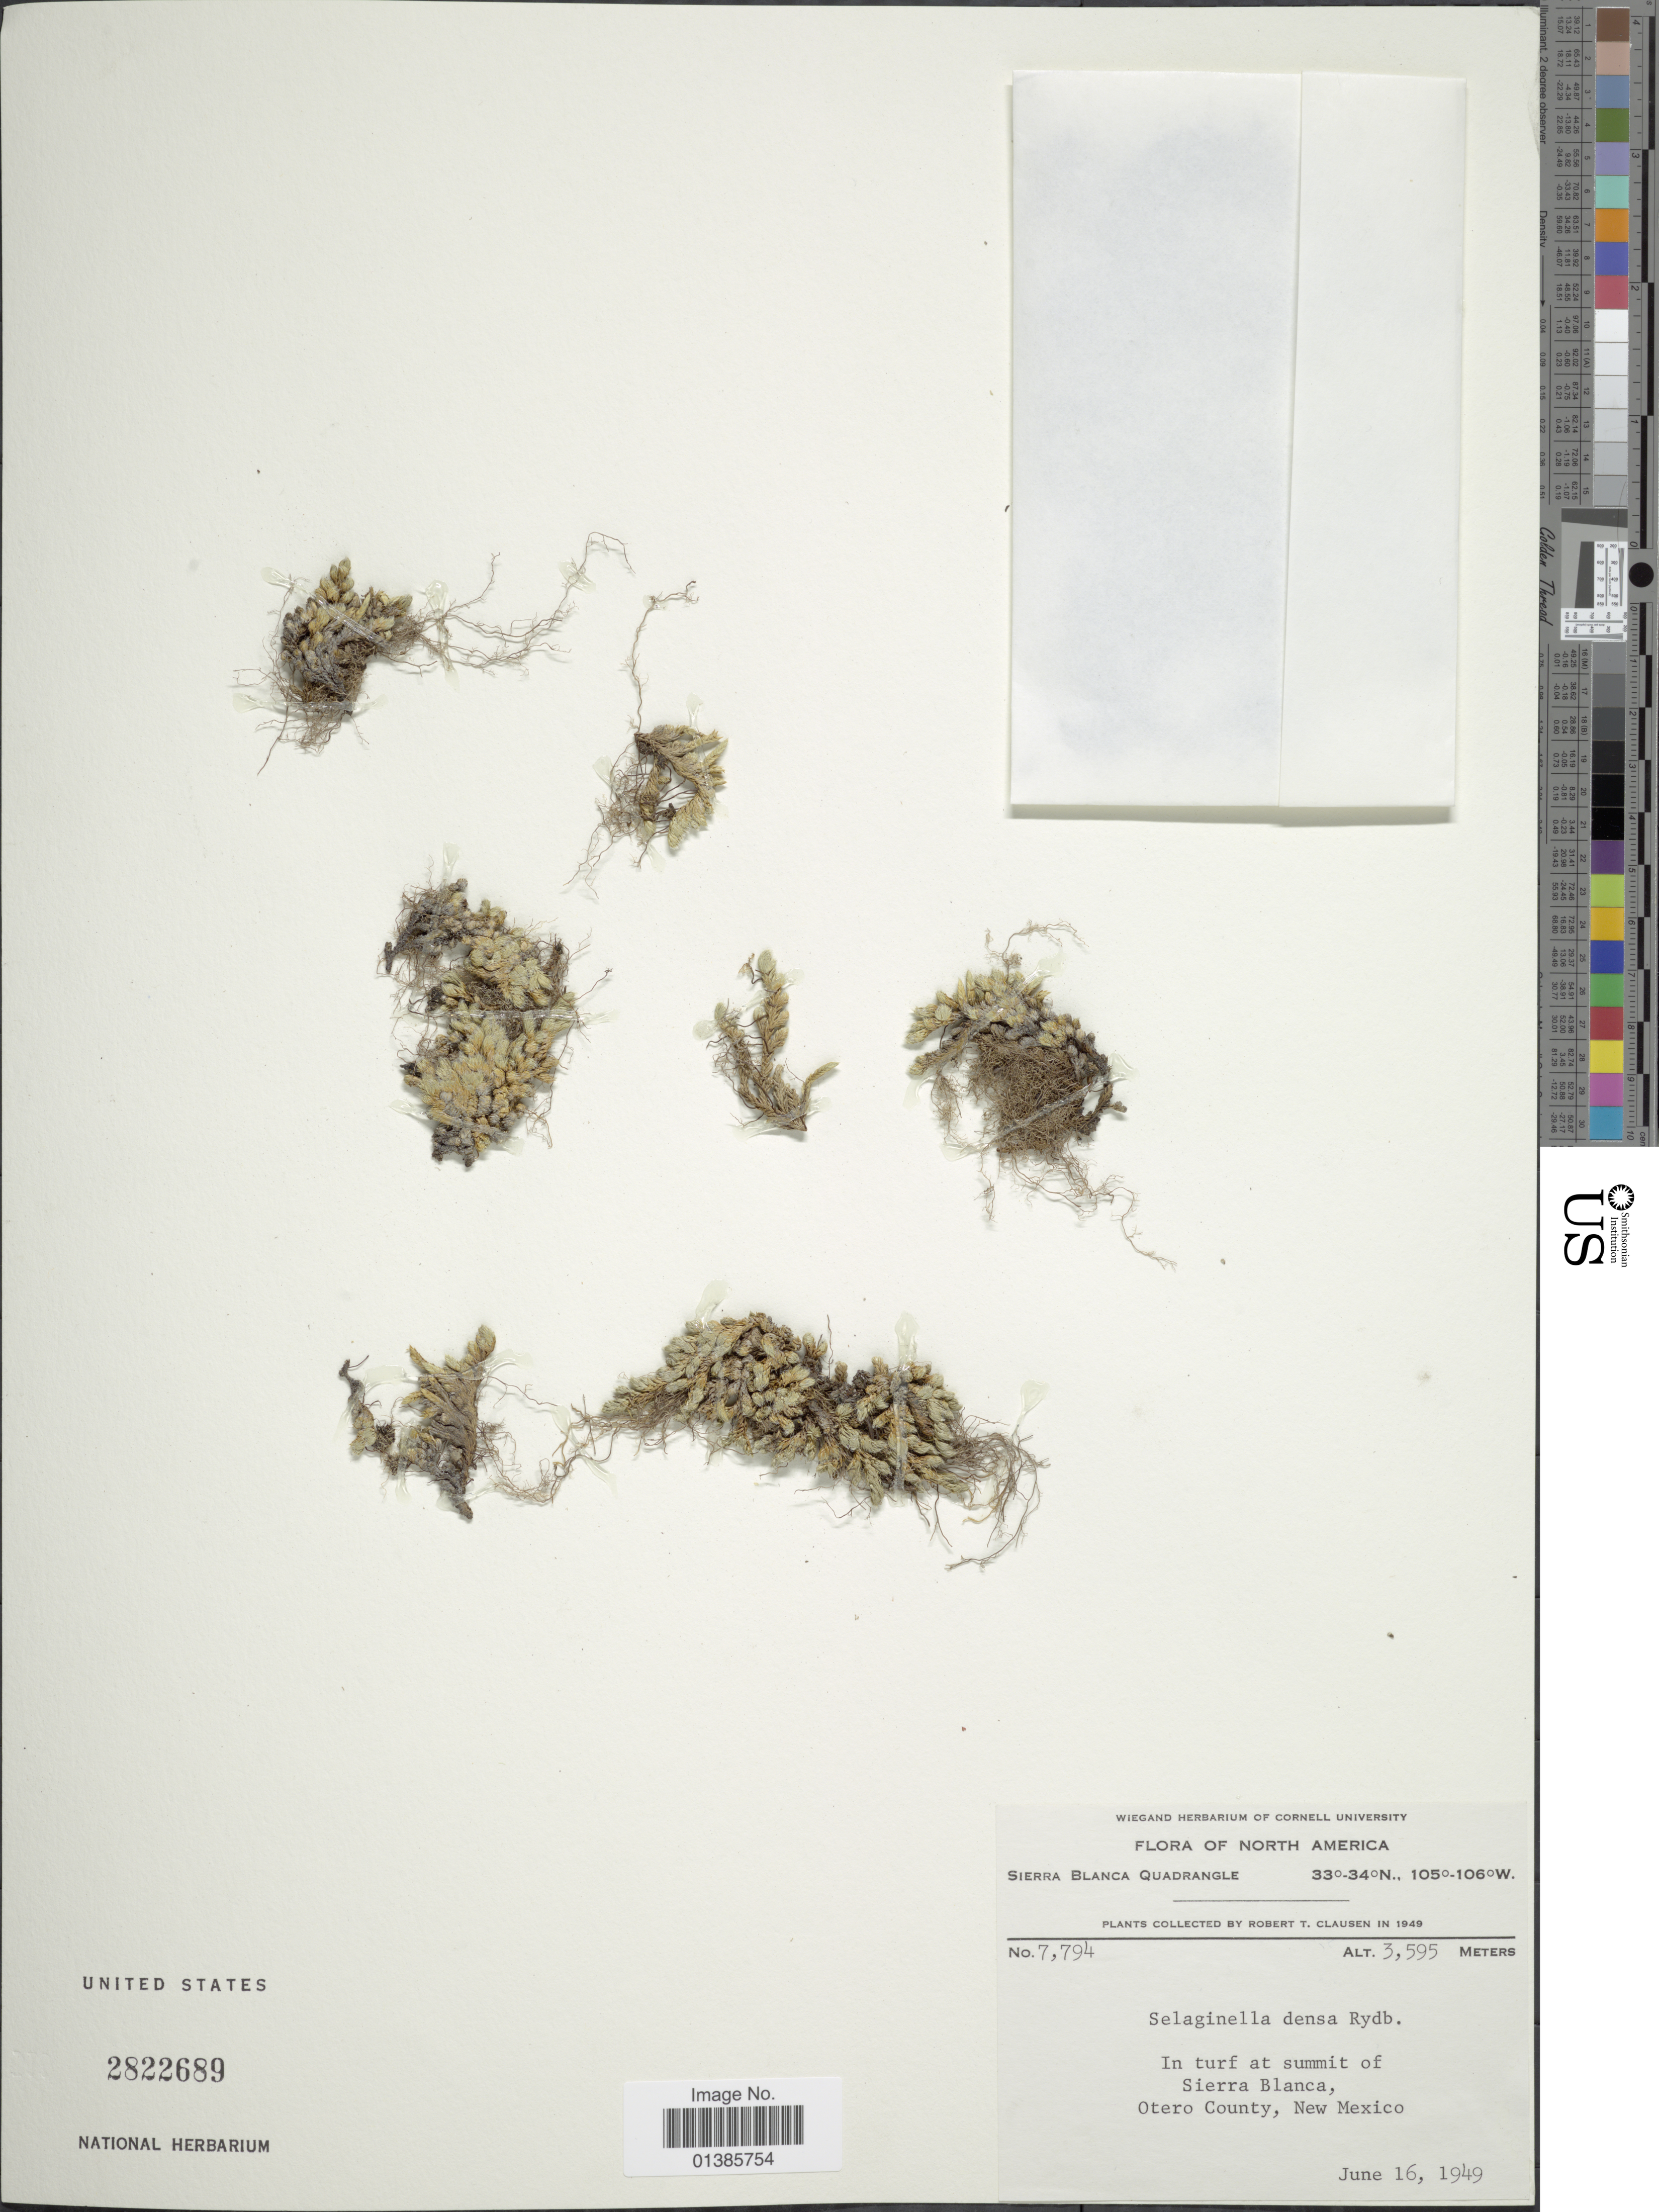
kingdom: Plantae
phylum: Tracheophyta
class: Lycopodiopsida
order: Selaginellales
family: Selaginellaceae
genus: Selaginella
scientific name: Selaginella densa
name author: Rydb.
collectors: R. T. Clausen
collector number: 7794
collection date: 1949-06-16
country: United States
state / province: New Mexico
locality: Sierra Blanca Quadrangle. Otero County.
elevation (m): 3595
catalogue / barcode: US 2822689